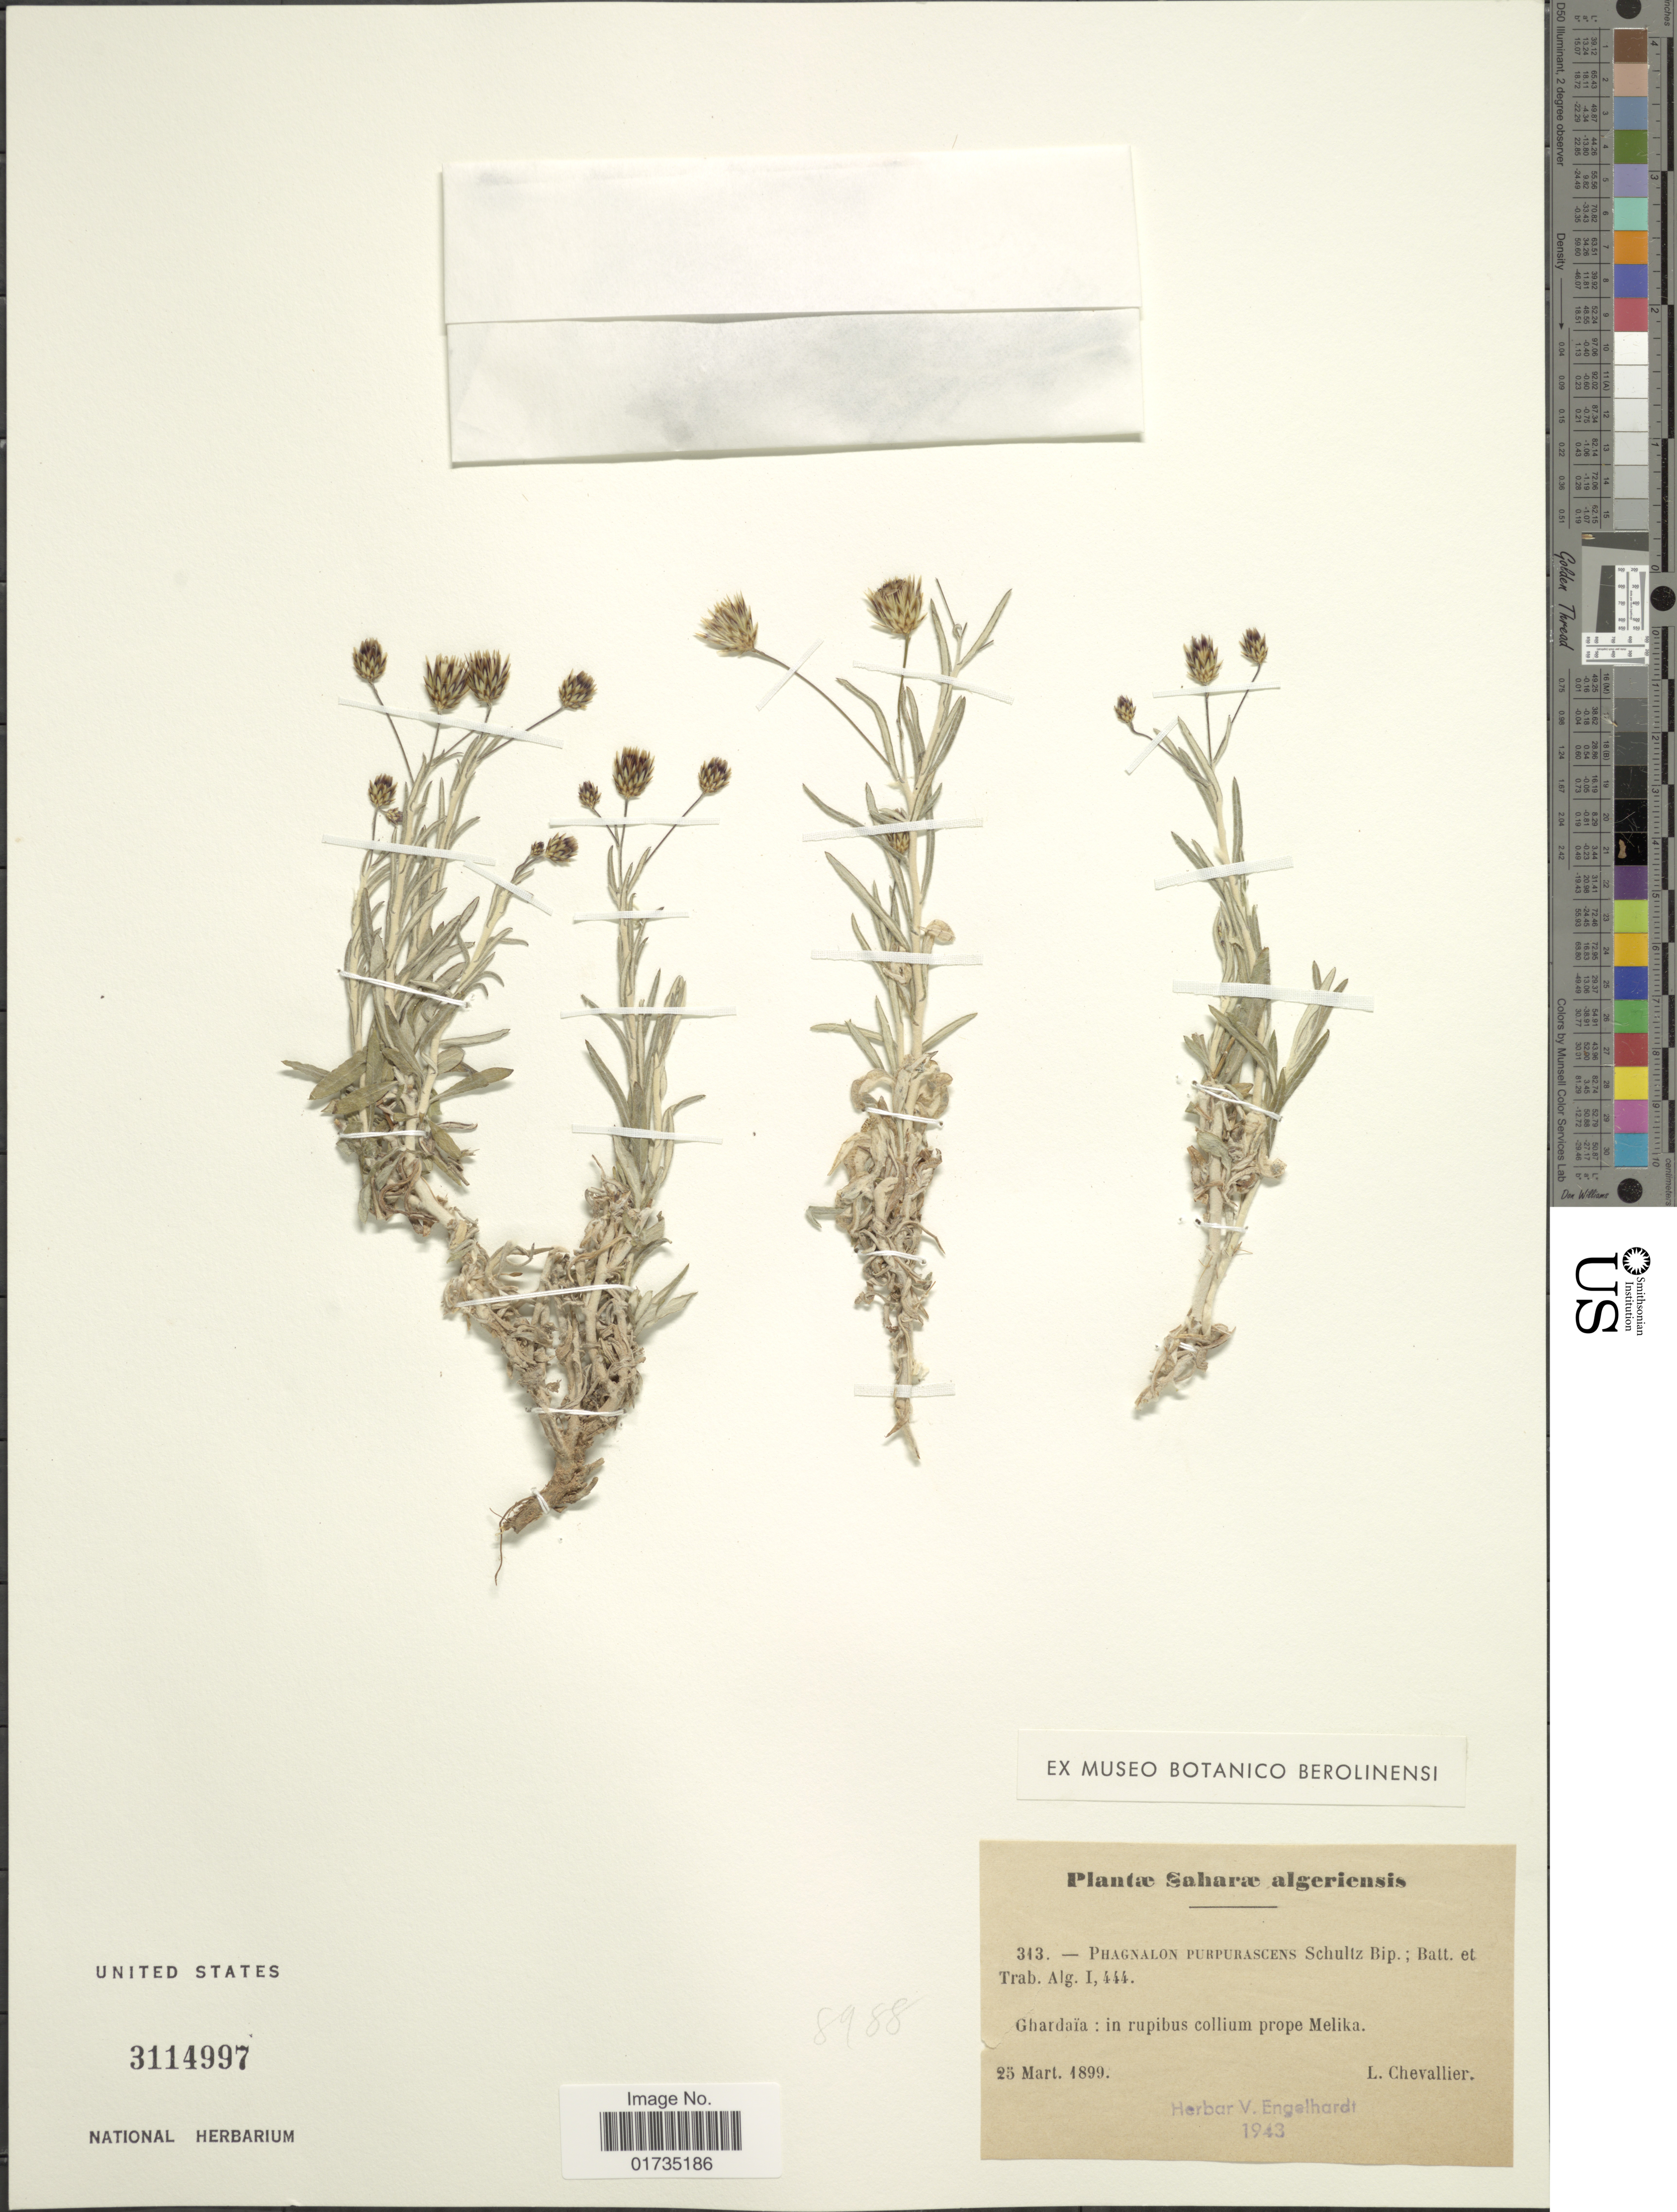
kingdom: Plantae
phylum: Tracheophyta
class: Magnoliopsida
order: Asterales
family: Asteraceae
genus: Phagnalon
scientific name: Phagnalon purpurascens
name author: Sch. Bip.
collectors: L. Chevallier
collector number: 313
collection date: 1899-03-25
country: Algeria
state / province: Ghardaïa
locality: Ghardaïa: in rupibus collium prope Melika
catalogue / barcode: US 3114997